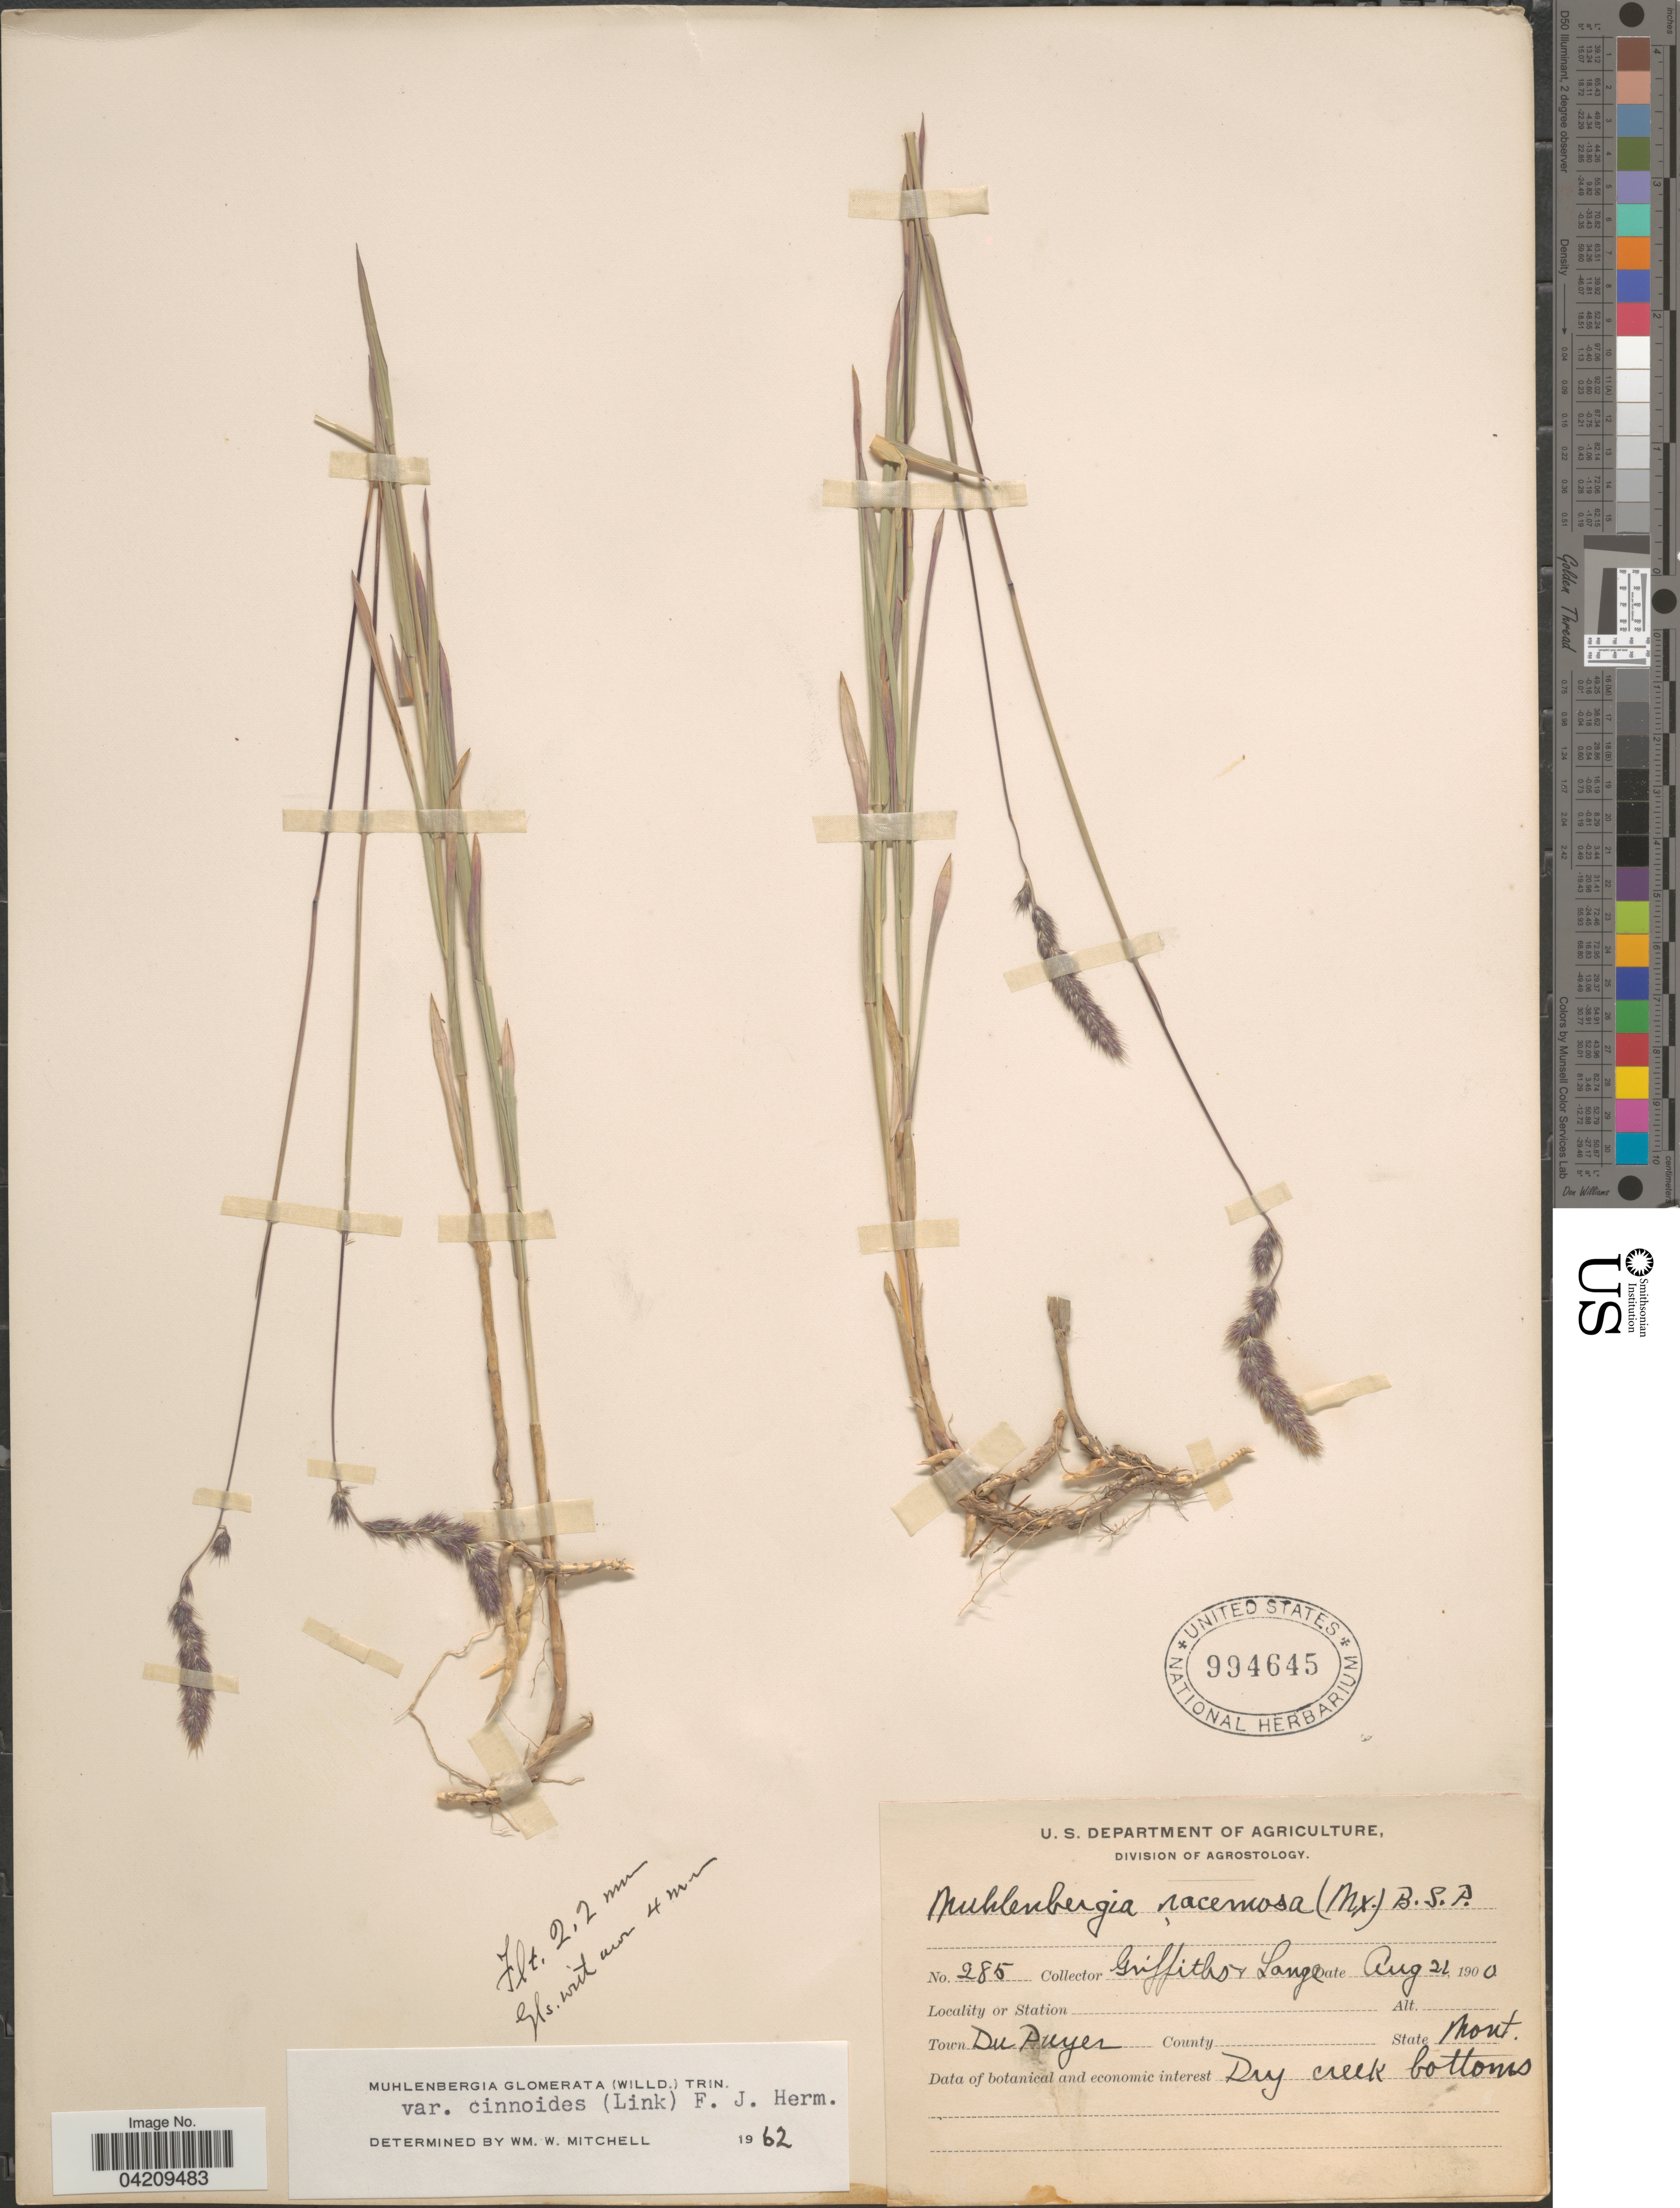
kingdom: Plantae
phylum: Tracheophyta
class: Liliopsida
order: Poales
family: Poaceae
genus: Muhlenbergia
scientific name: Muhlenbergia glomerata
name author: (Willd.) Trin.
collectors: -- Griffiths & -- Lange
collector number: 285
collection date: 1900-08-21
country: United States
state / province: Montana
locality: Town Du Puyer.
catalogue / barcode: US 994645